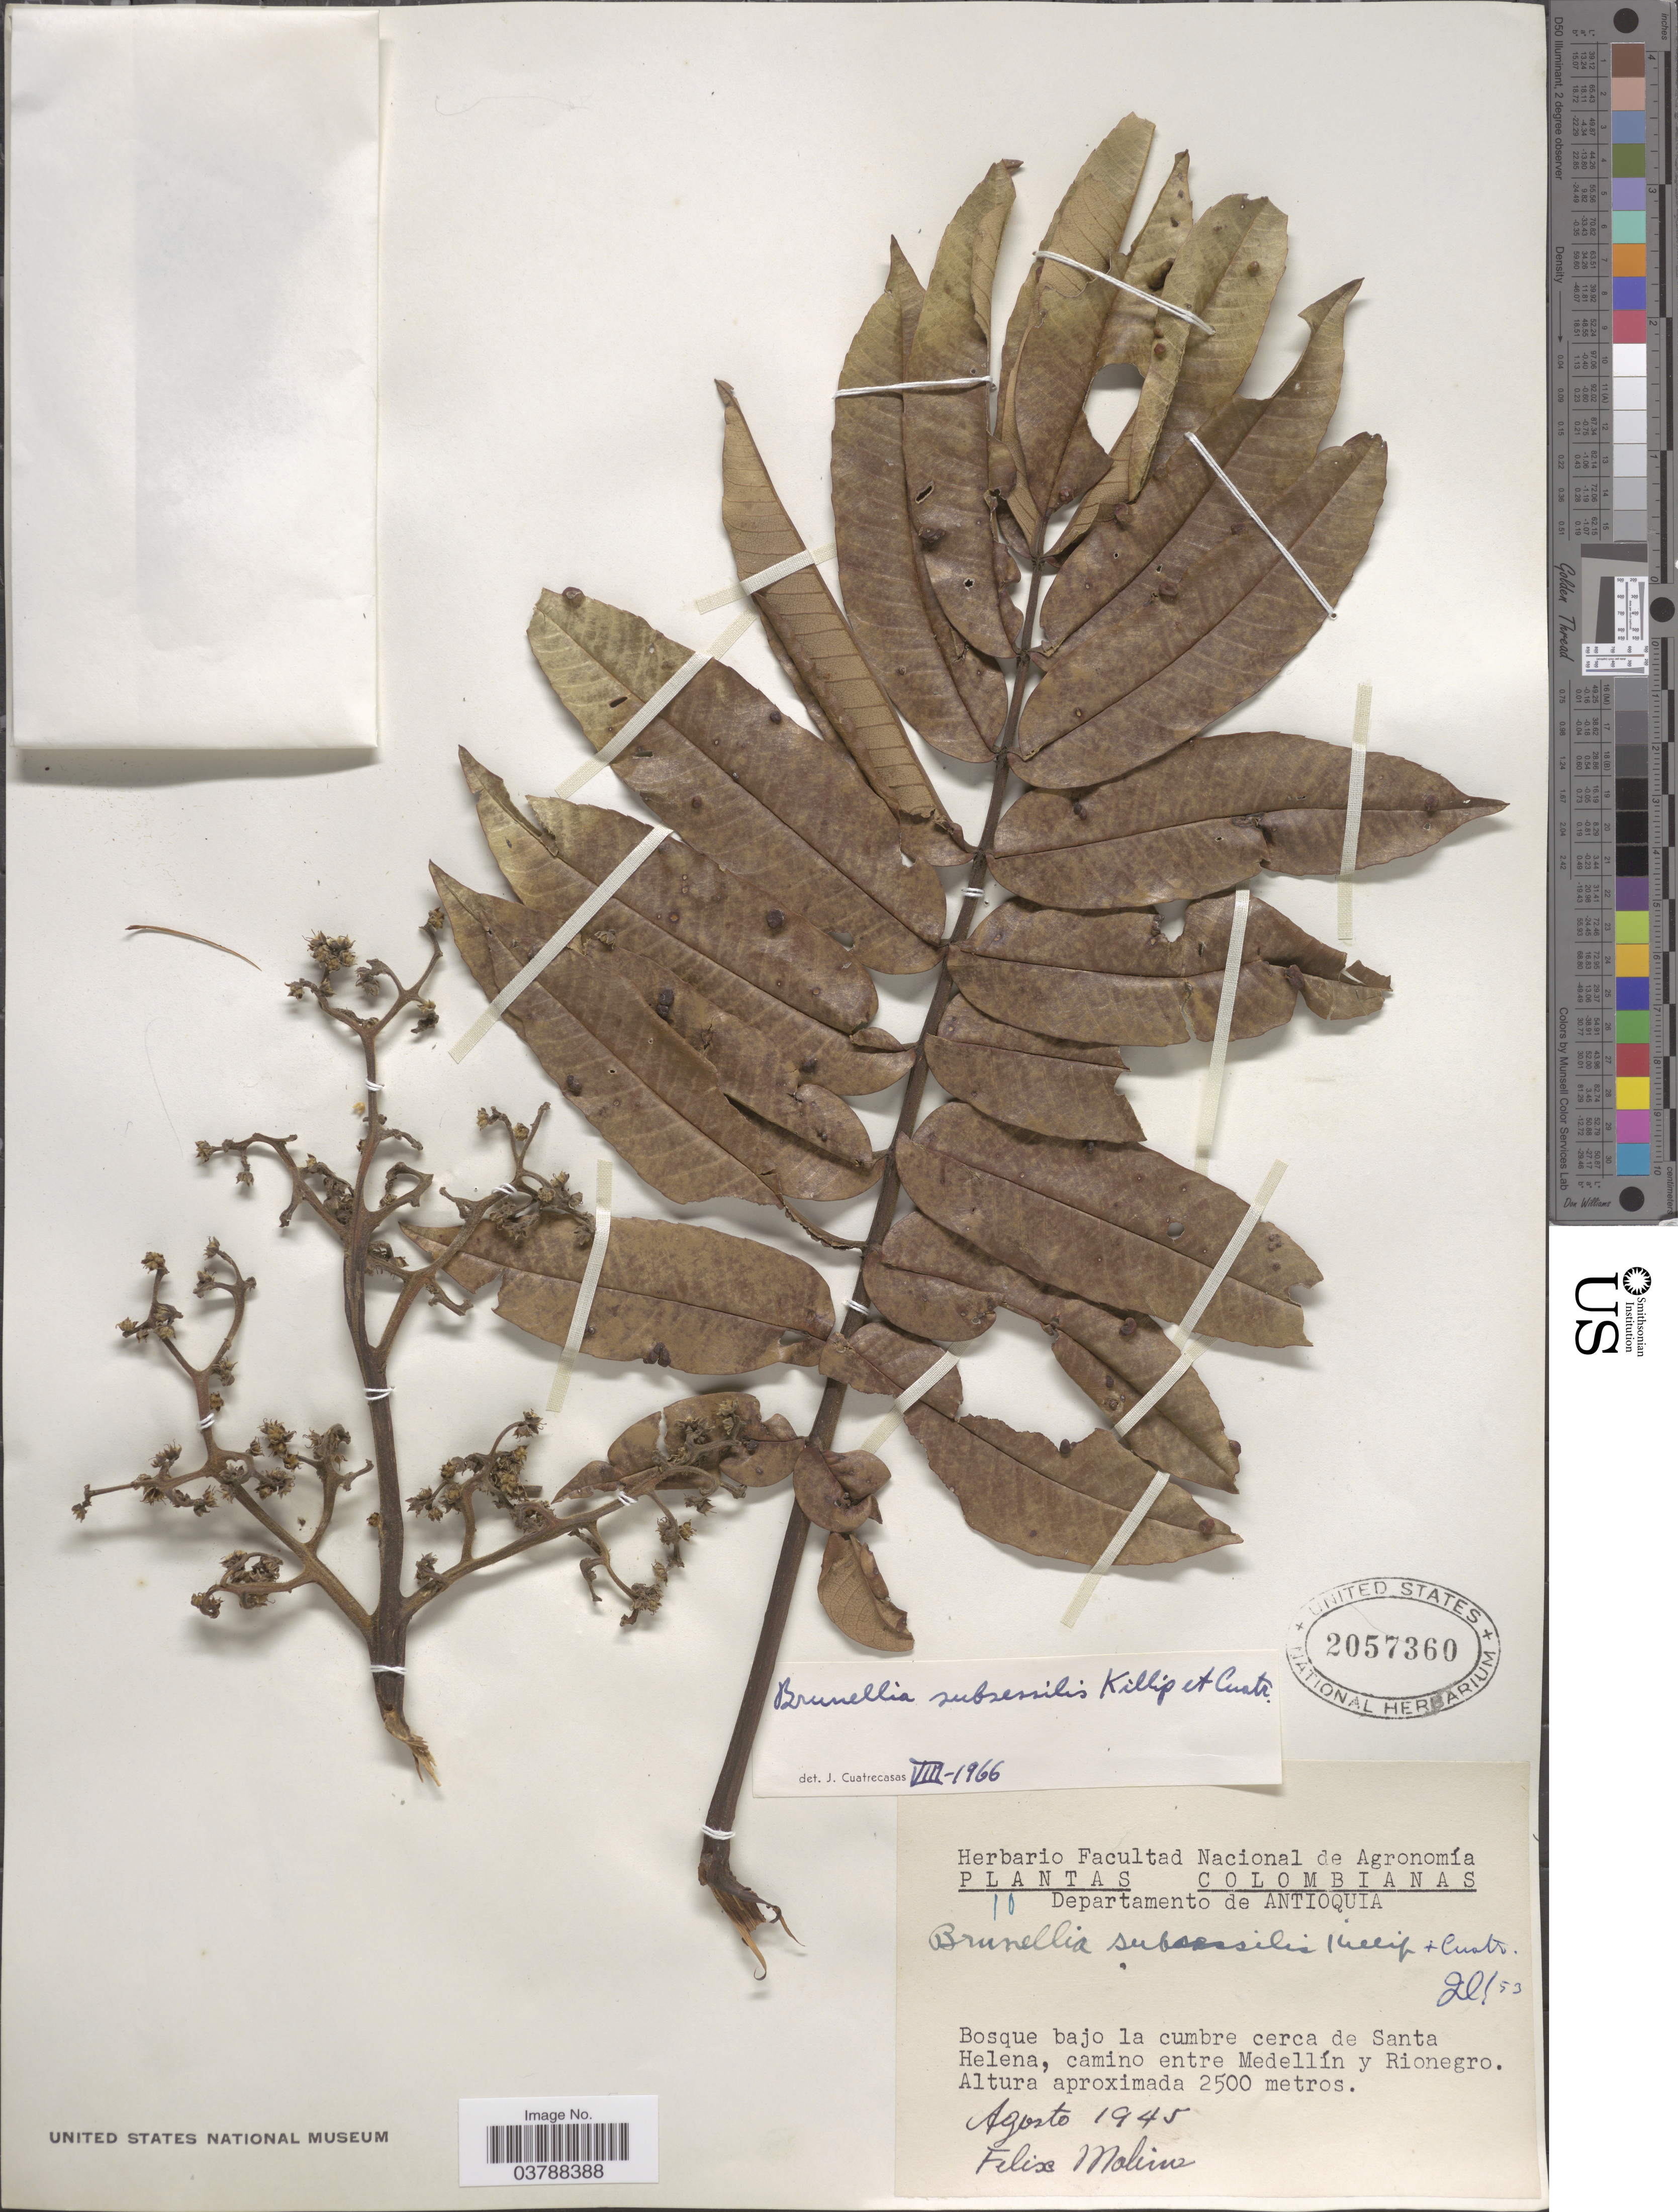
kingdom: Plantae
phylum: Tracheophyta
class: Magnoliopsida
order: Oxalidales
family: Brunelliaceae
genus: Brunellia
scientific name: Brunellia subsessilis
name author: Killip & Cuatrec.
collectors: F. Molina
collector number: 10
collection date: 1945-08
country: Colombia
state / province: Antioquia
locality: Departamento de Antioquia. Bosque bajo de la cumbre cerca de Santa Helena, camino entre medellín y Rionegro.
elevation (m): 2500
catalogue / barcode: US 2057360